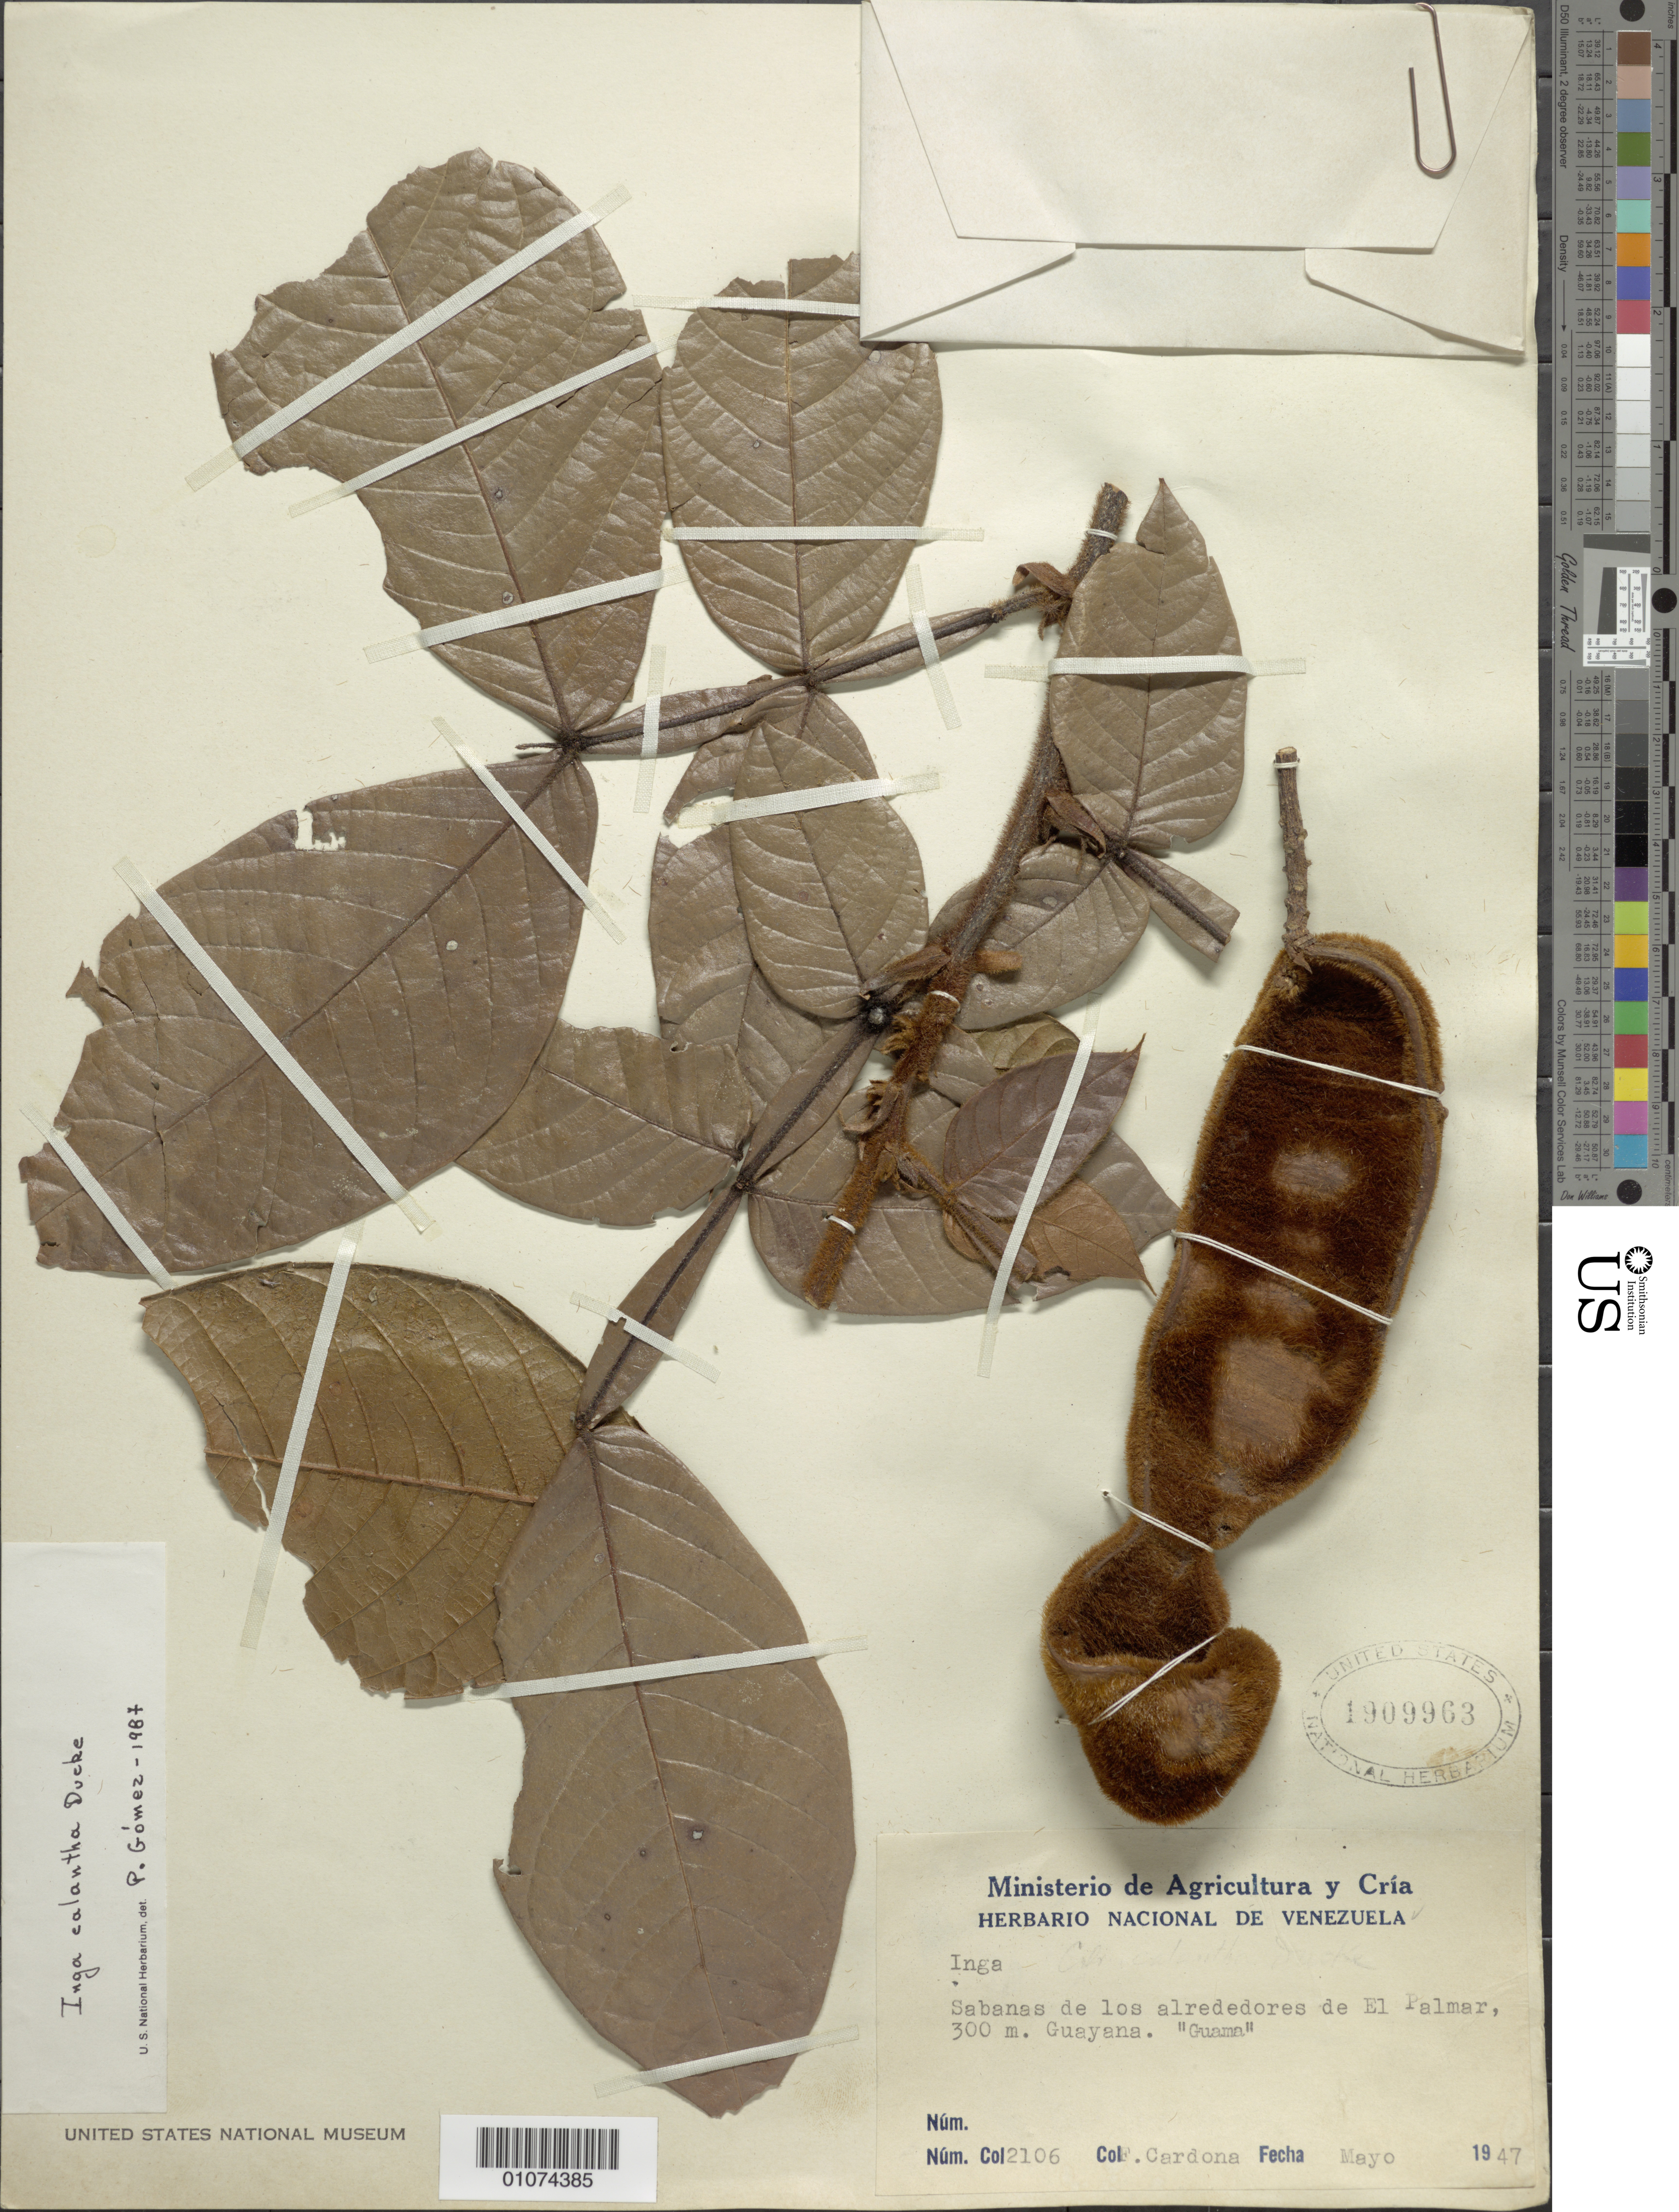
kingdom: Plantae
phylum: Tracheophyta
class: Magnoliopsida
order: Fabales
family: Fabaceae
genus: Inga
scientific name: Inga calantha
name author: Ducke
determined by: Gómez, P.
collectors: F. Cardona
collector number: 2106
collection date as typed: May-47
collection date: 1947-05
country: Venezuela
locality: Sabanas de los alrededores de El Palmar.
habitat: Sabanas.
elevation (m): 300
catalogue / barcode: US 1909963